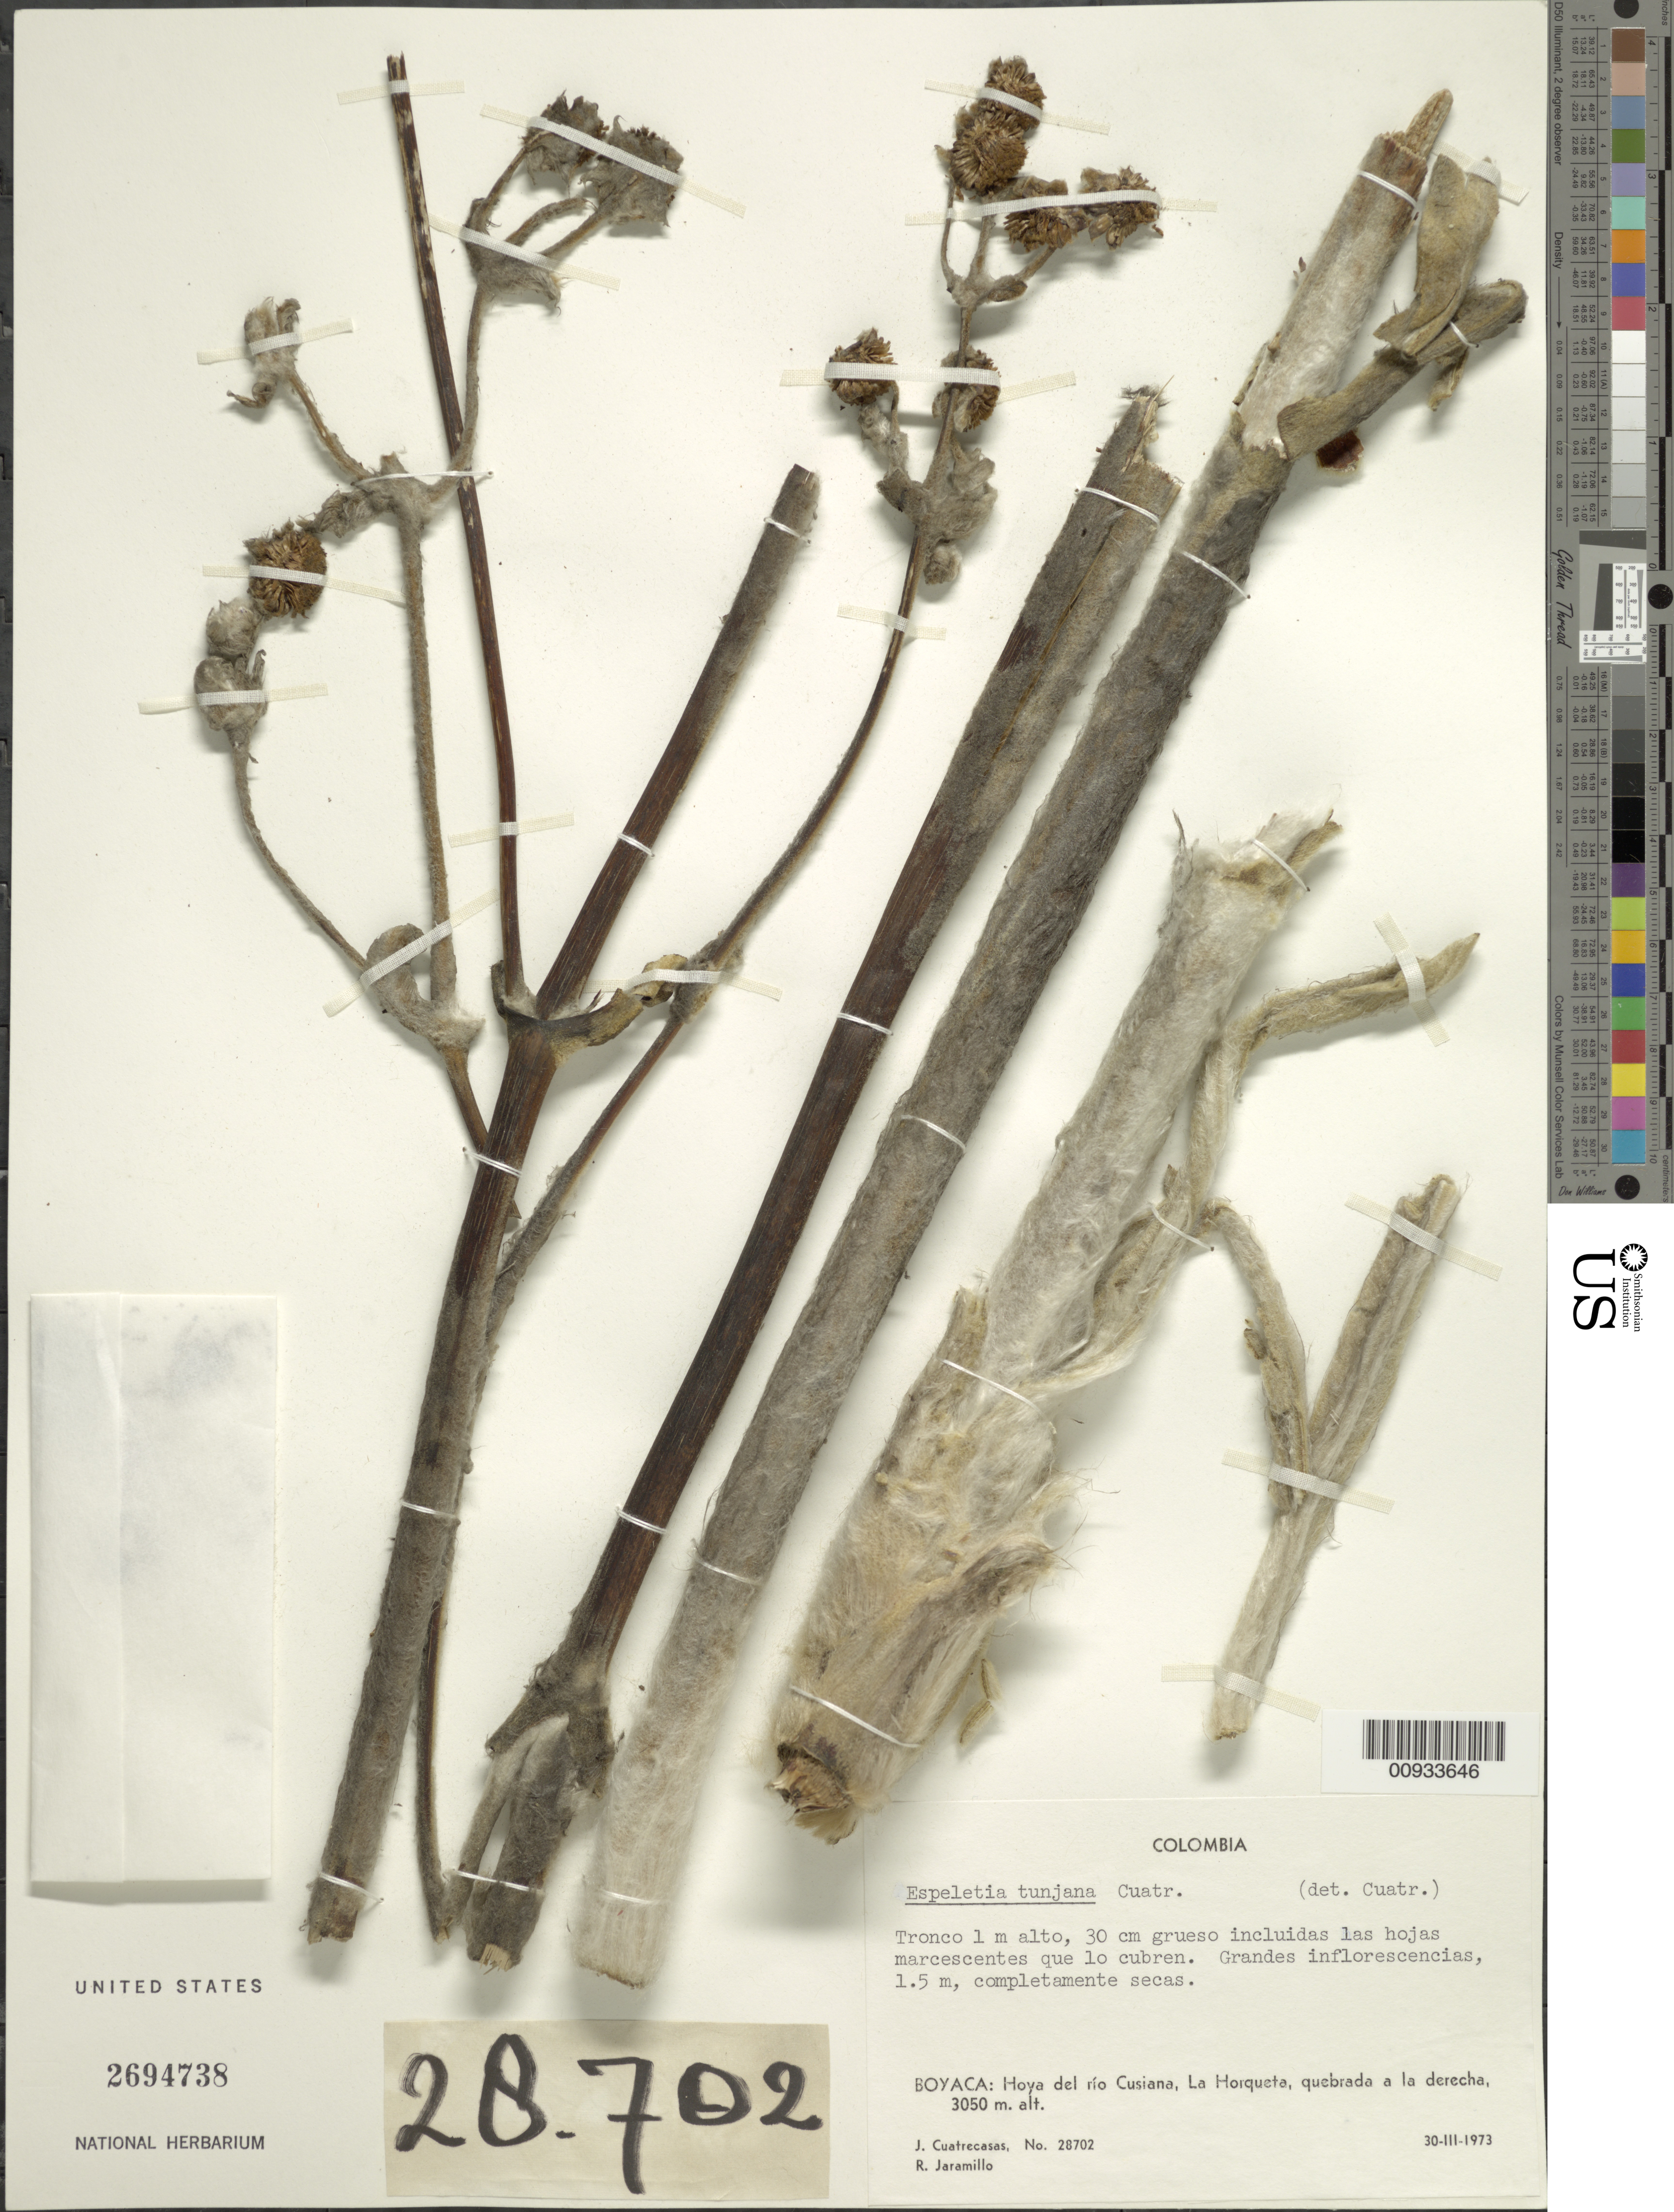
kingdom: Plantae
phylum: Tracheophyta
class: Magnoliopsida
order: Asterales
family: Asteraceae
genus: Espeletia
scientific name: Espeletia tunjana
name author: Cuatrec.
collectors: J. Cuatrecasas & R. Jaramillo M.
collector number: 28702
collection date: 1973-03-30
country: Colombia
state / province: Boyacá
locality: Hoya del Rio Cusiana, La Horqueta, quebrada a la derecha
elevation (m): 3050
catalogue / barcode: US 2694738